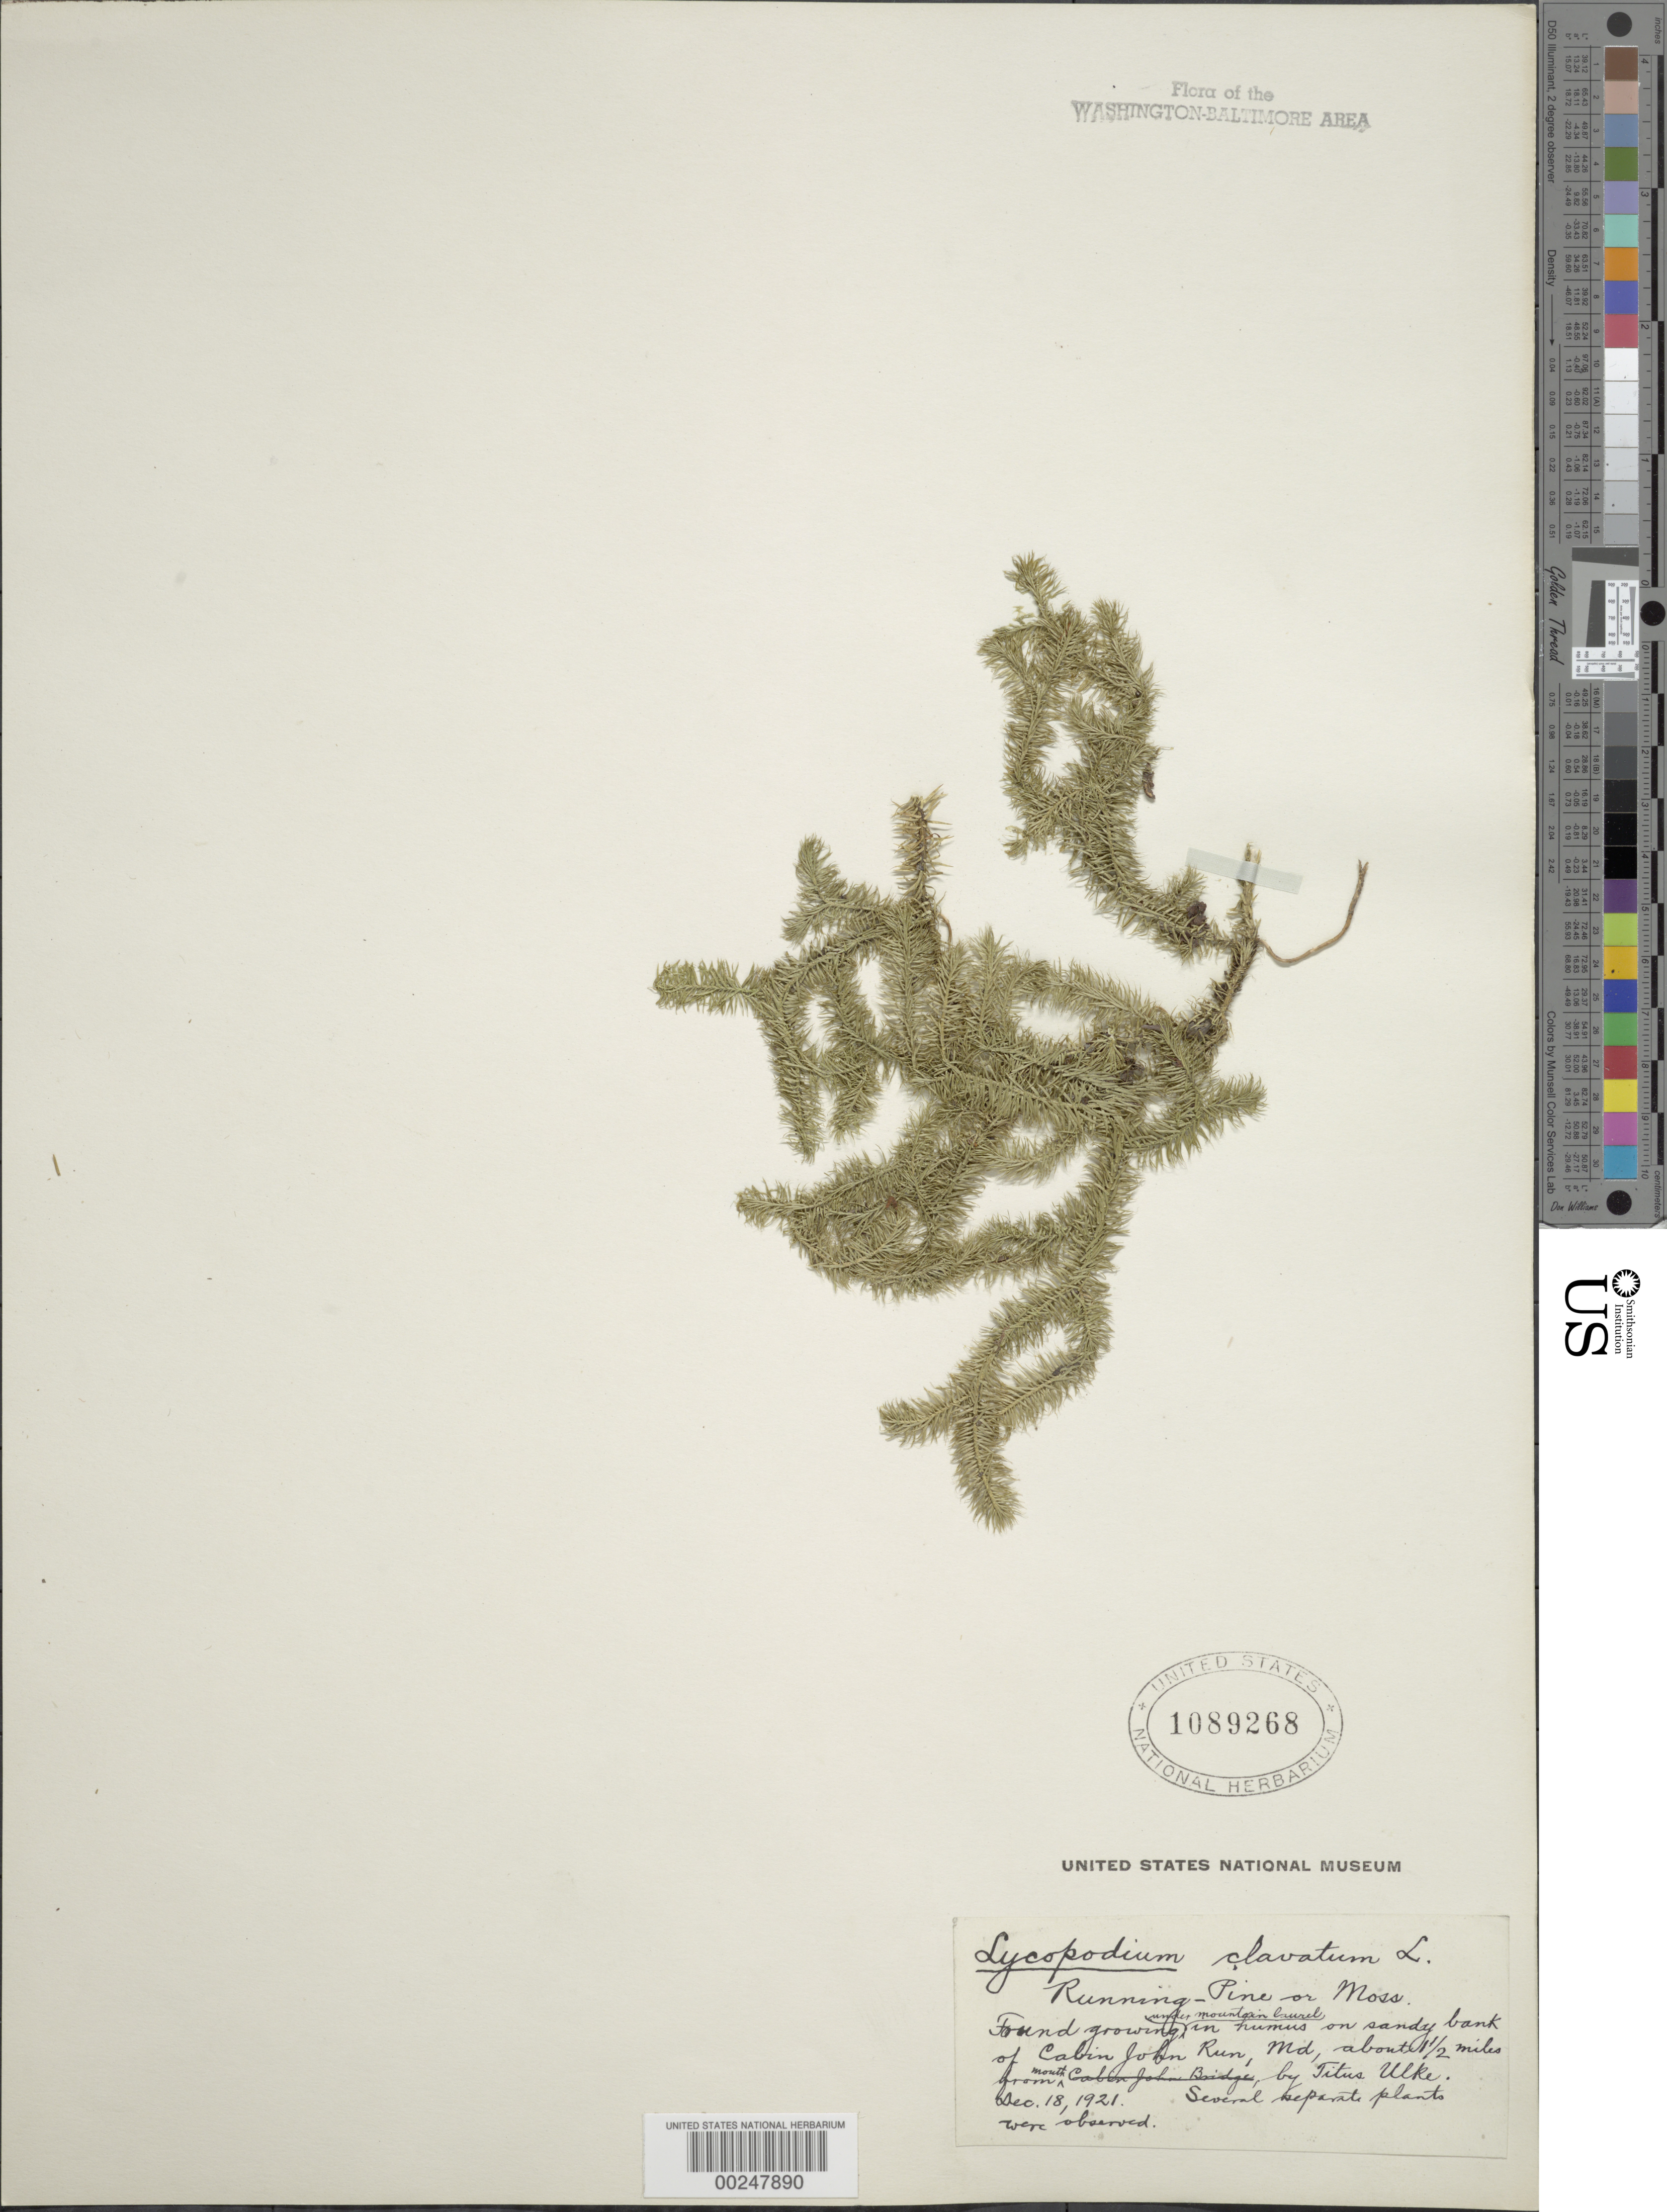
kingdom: Plantae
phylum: Tracheophyta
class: Lycopodiopsida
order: Lycopodiales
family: Lycopodiaceae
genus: Lycopodium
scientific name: Lycopodium clavatum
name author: L.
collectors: T. Ulke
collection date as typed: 18 Dec 1921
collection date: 1921-12-18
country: United States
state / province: Maryland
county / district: Montgomery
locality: Cabin John Run C. & O. Canal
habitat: On sandy bank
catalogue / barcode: US 1089268